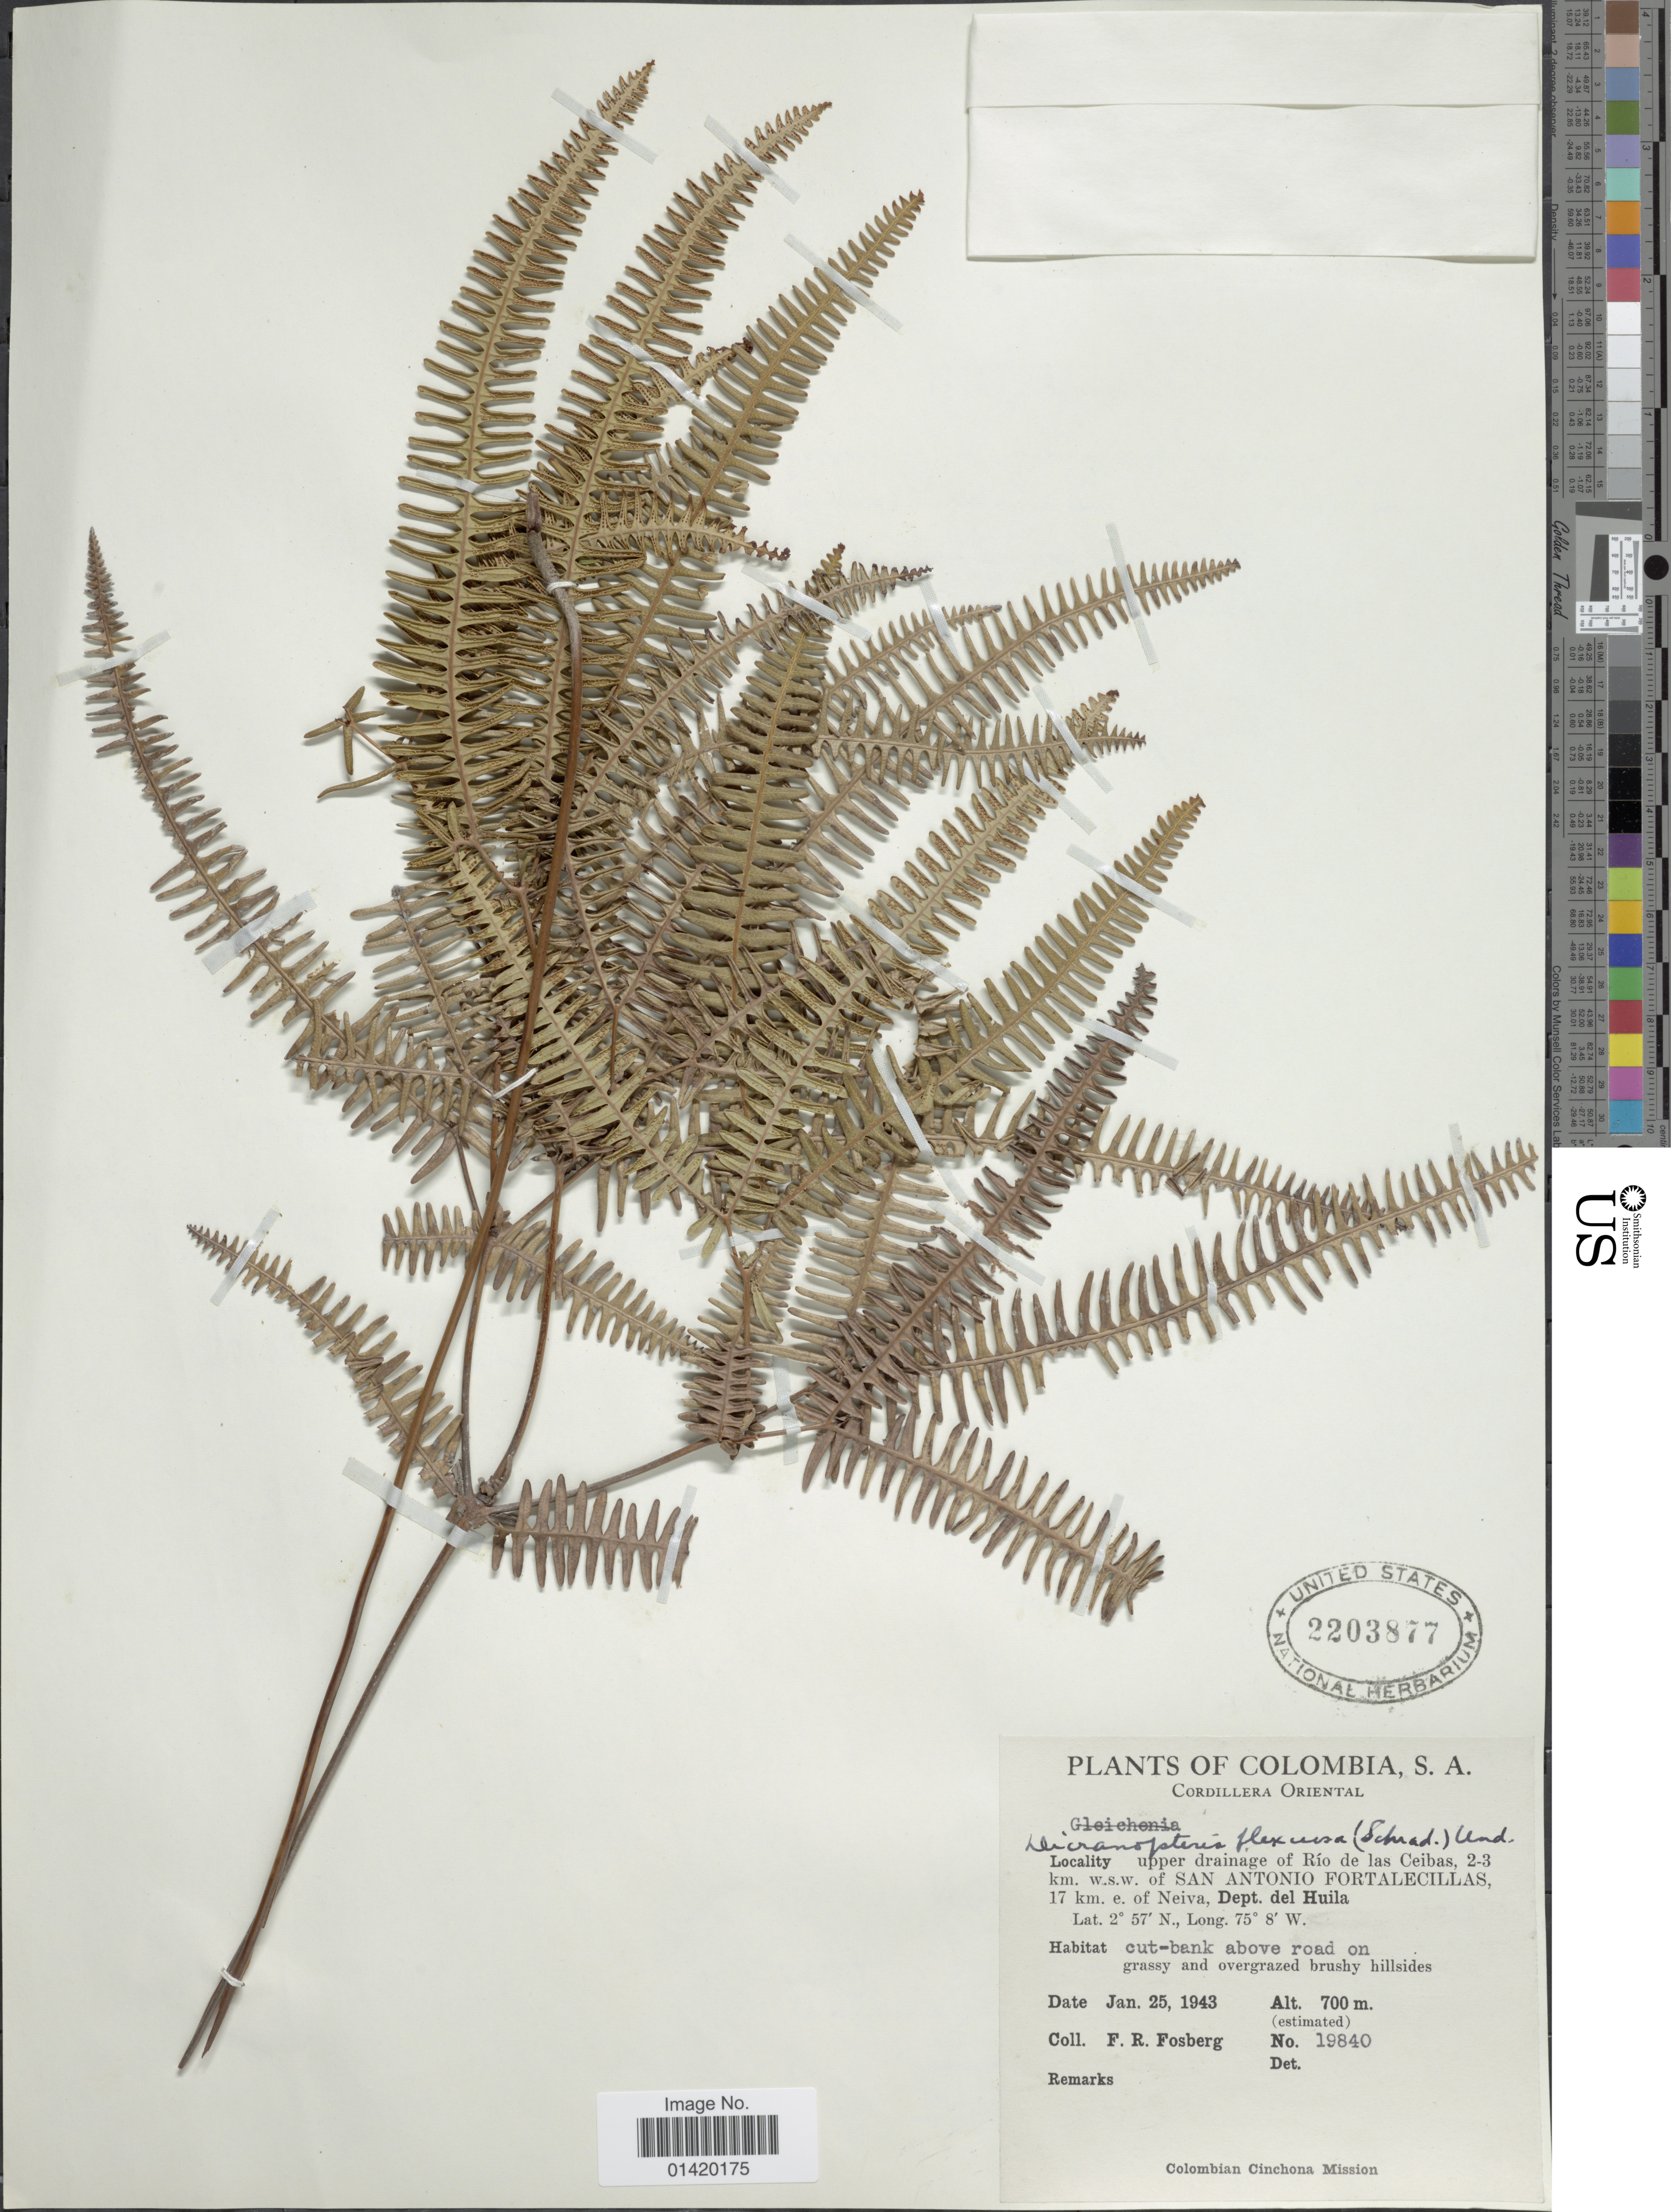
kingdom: Plantae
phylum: Tracheophyta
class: Polypodiopsida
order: Gleicheniales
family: Gleicheniaceae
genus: Dicranopteris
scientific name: Dicranopteris flexuosa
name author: (Schrad.) Underw.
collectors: F. R. Fosberg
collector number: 19840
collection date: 1943-01-25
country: Colombia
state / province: Huila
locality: Cordillera Oriental, upper drainage of Río de las Ceibas, 2-3 km w.s.w. of San Antonio Fortalecillas, 17 km. e. of Neiva, Dept. del Huila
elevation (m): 700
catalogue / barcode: US 2203877